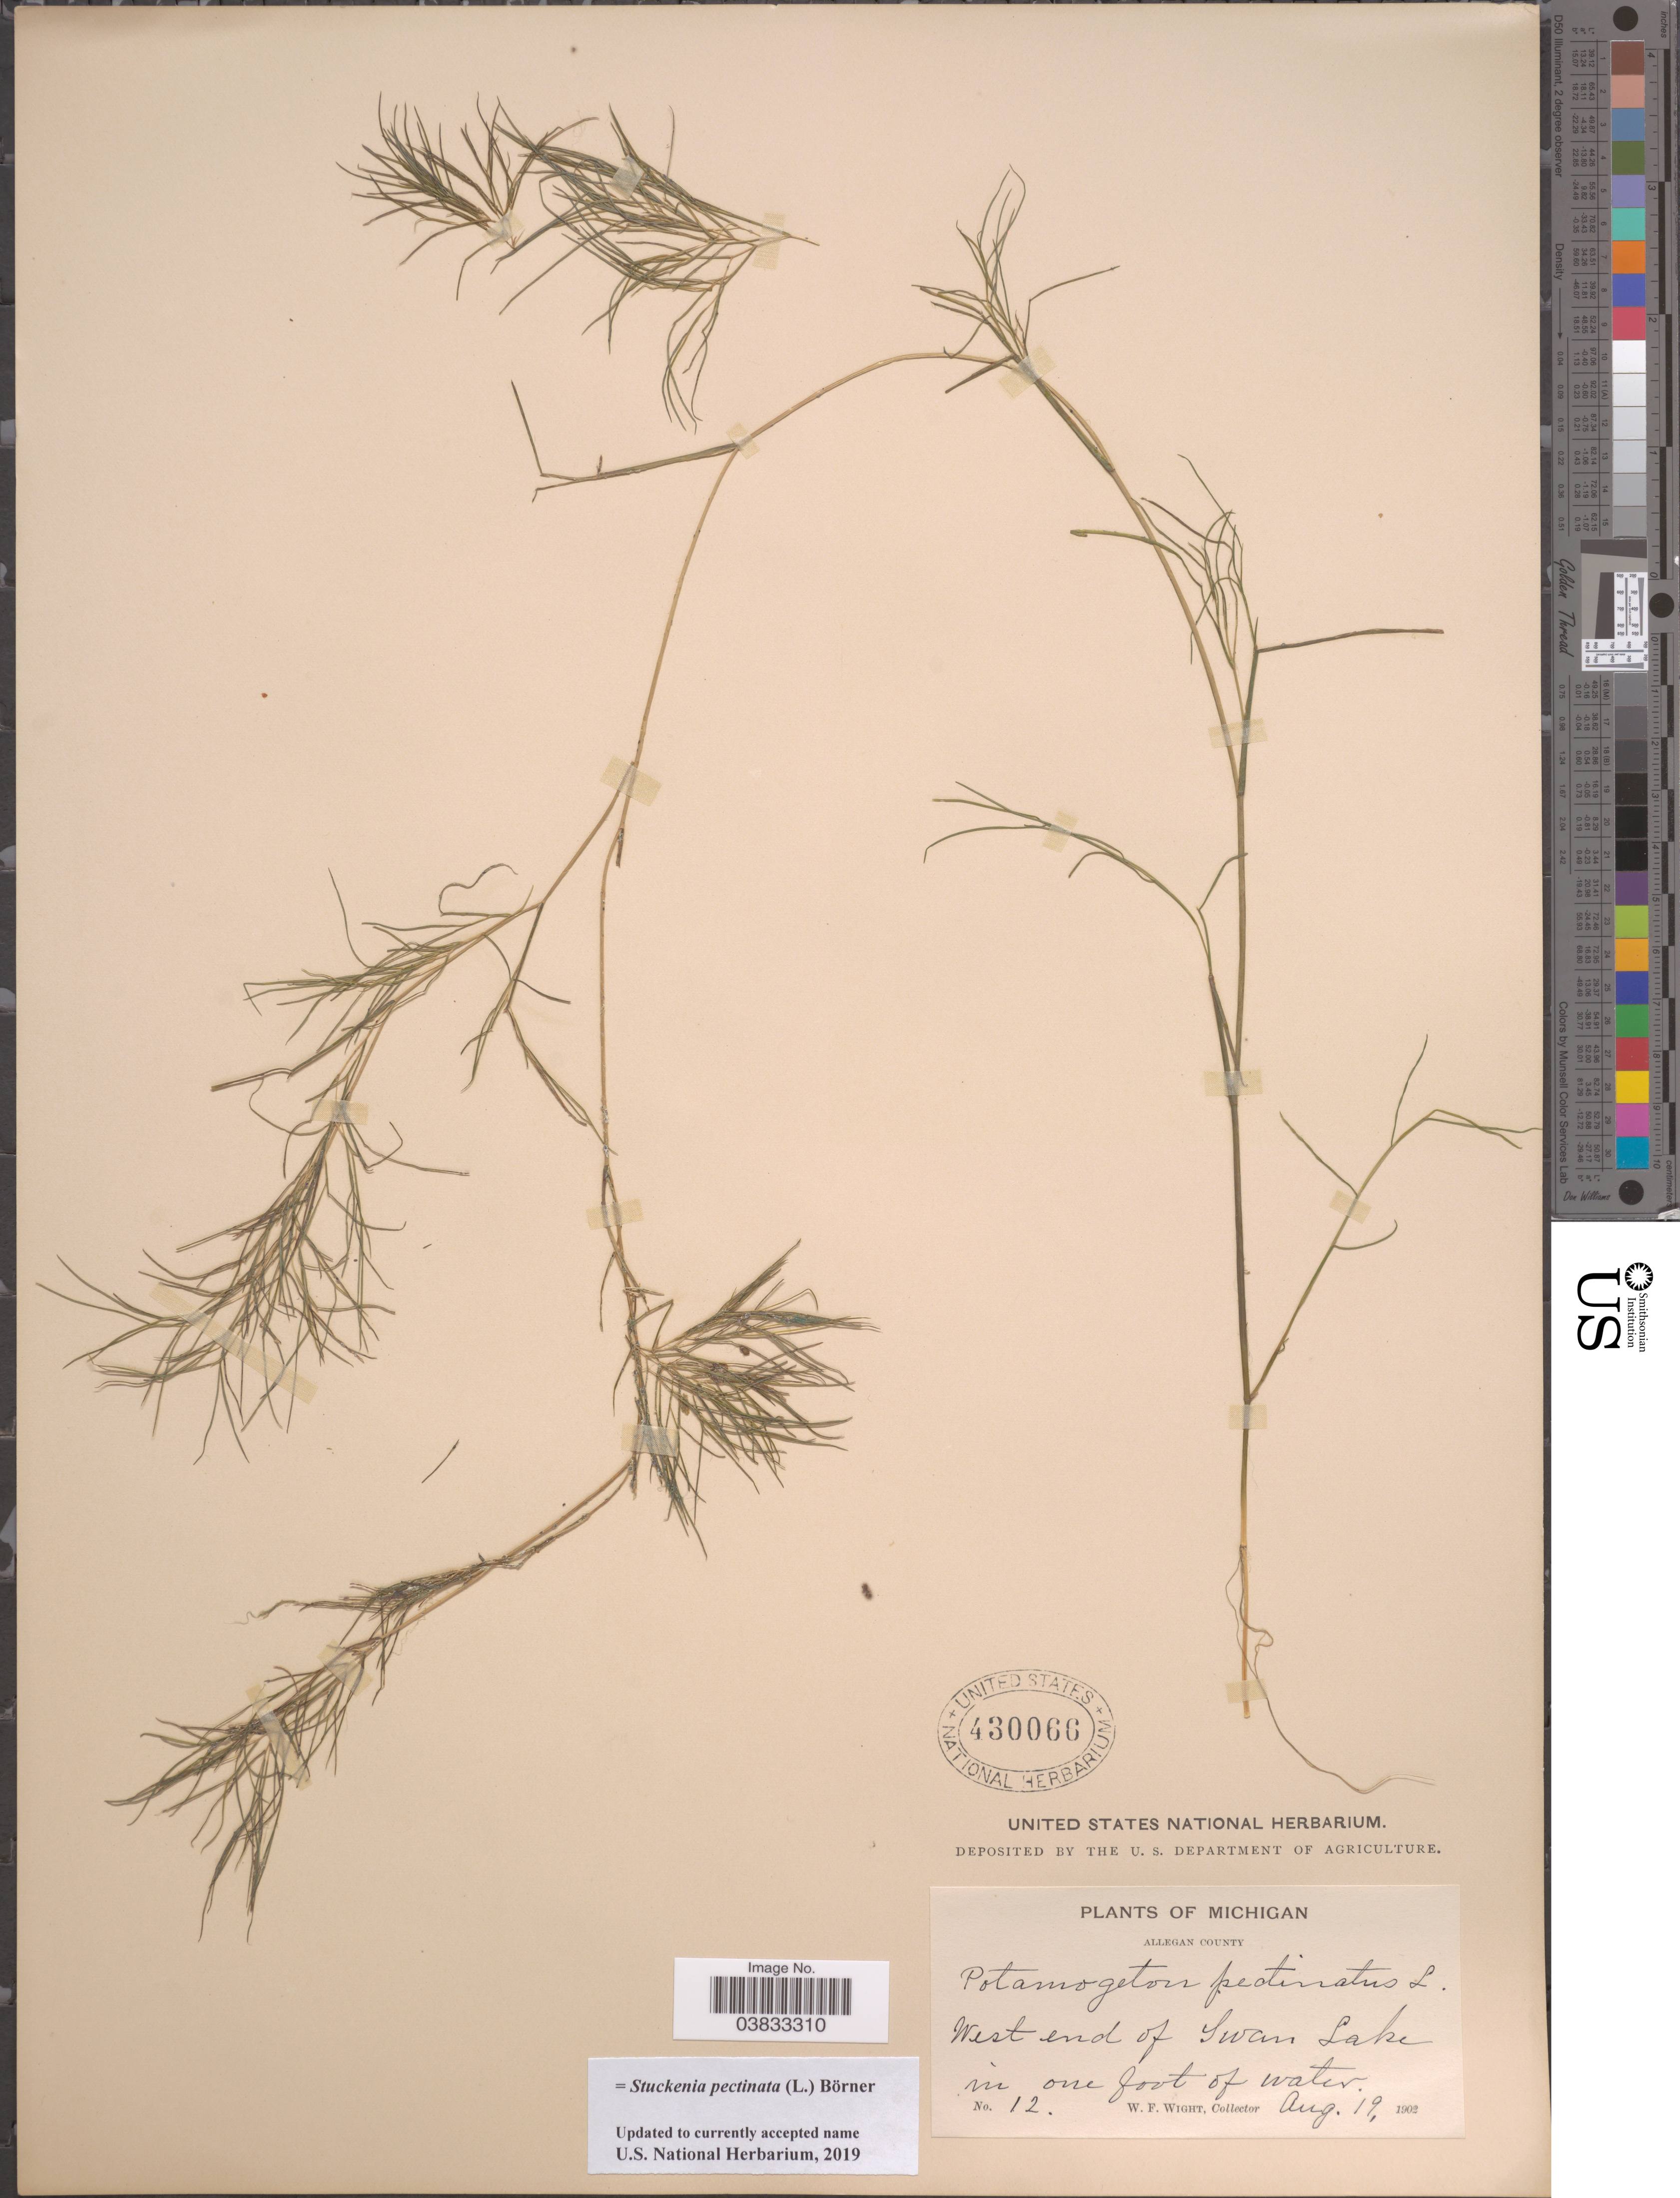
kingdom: Plantae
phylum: Tracheophyta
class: Liliopsida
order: Alismatales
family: Potamogetonaceae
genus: Stuckenia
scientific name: Stuckenia pectinata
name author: (L.) Börner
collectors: W. Wight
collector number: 12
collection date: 1902-08-19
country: United States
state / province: Michigan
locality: Allegan County. West end of Swan Lake.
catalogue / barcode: US 430066